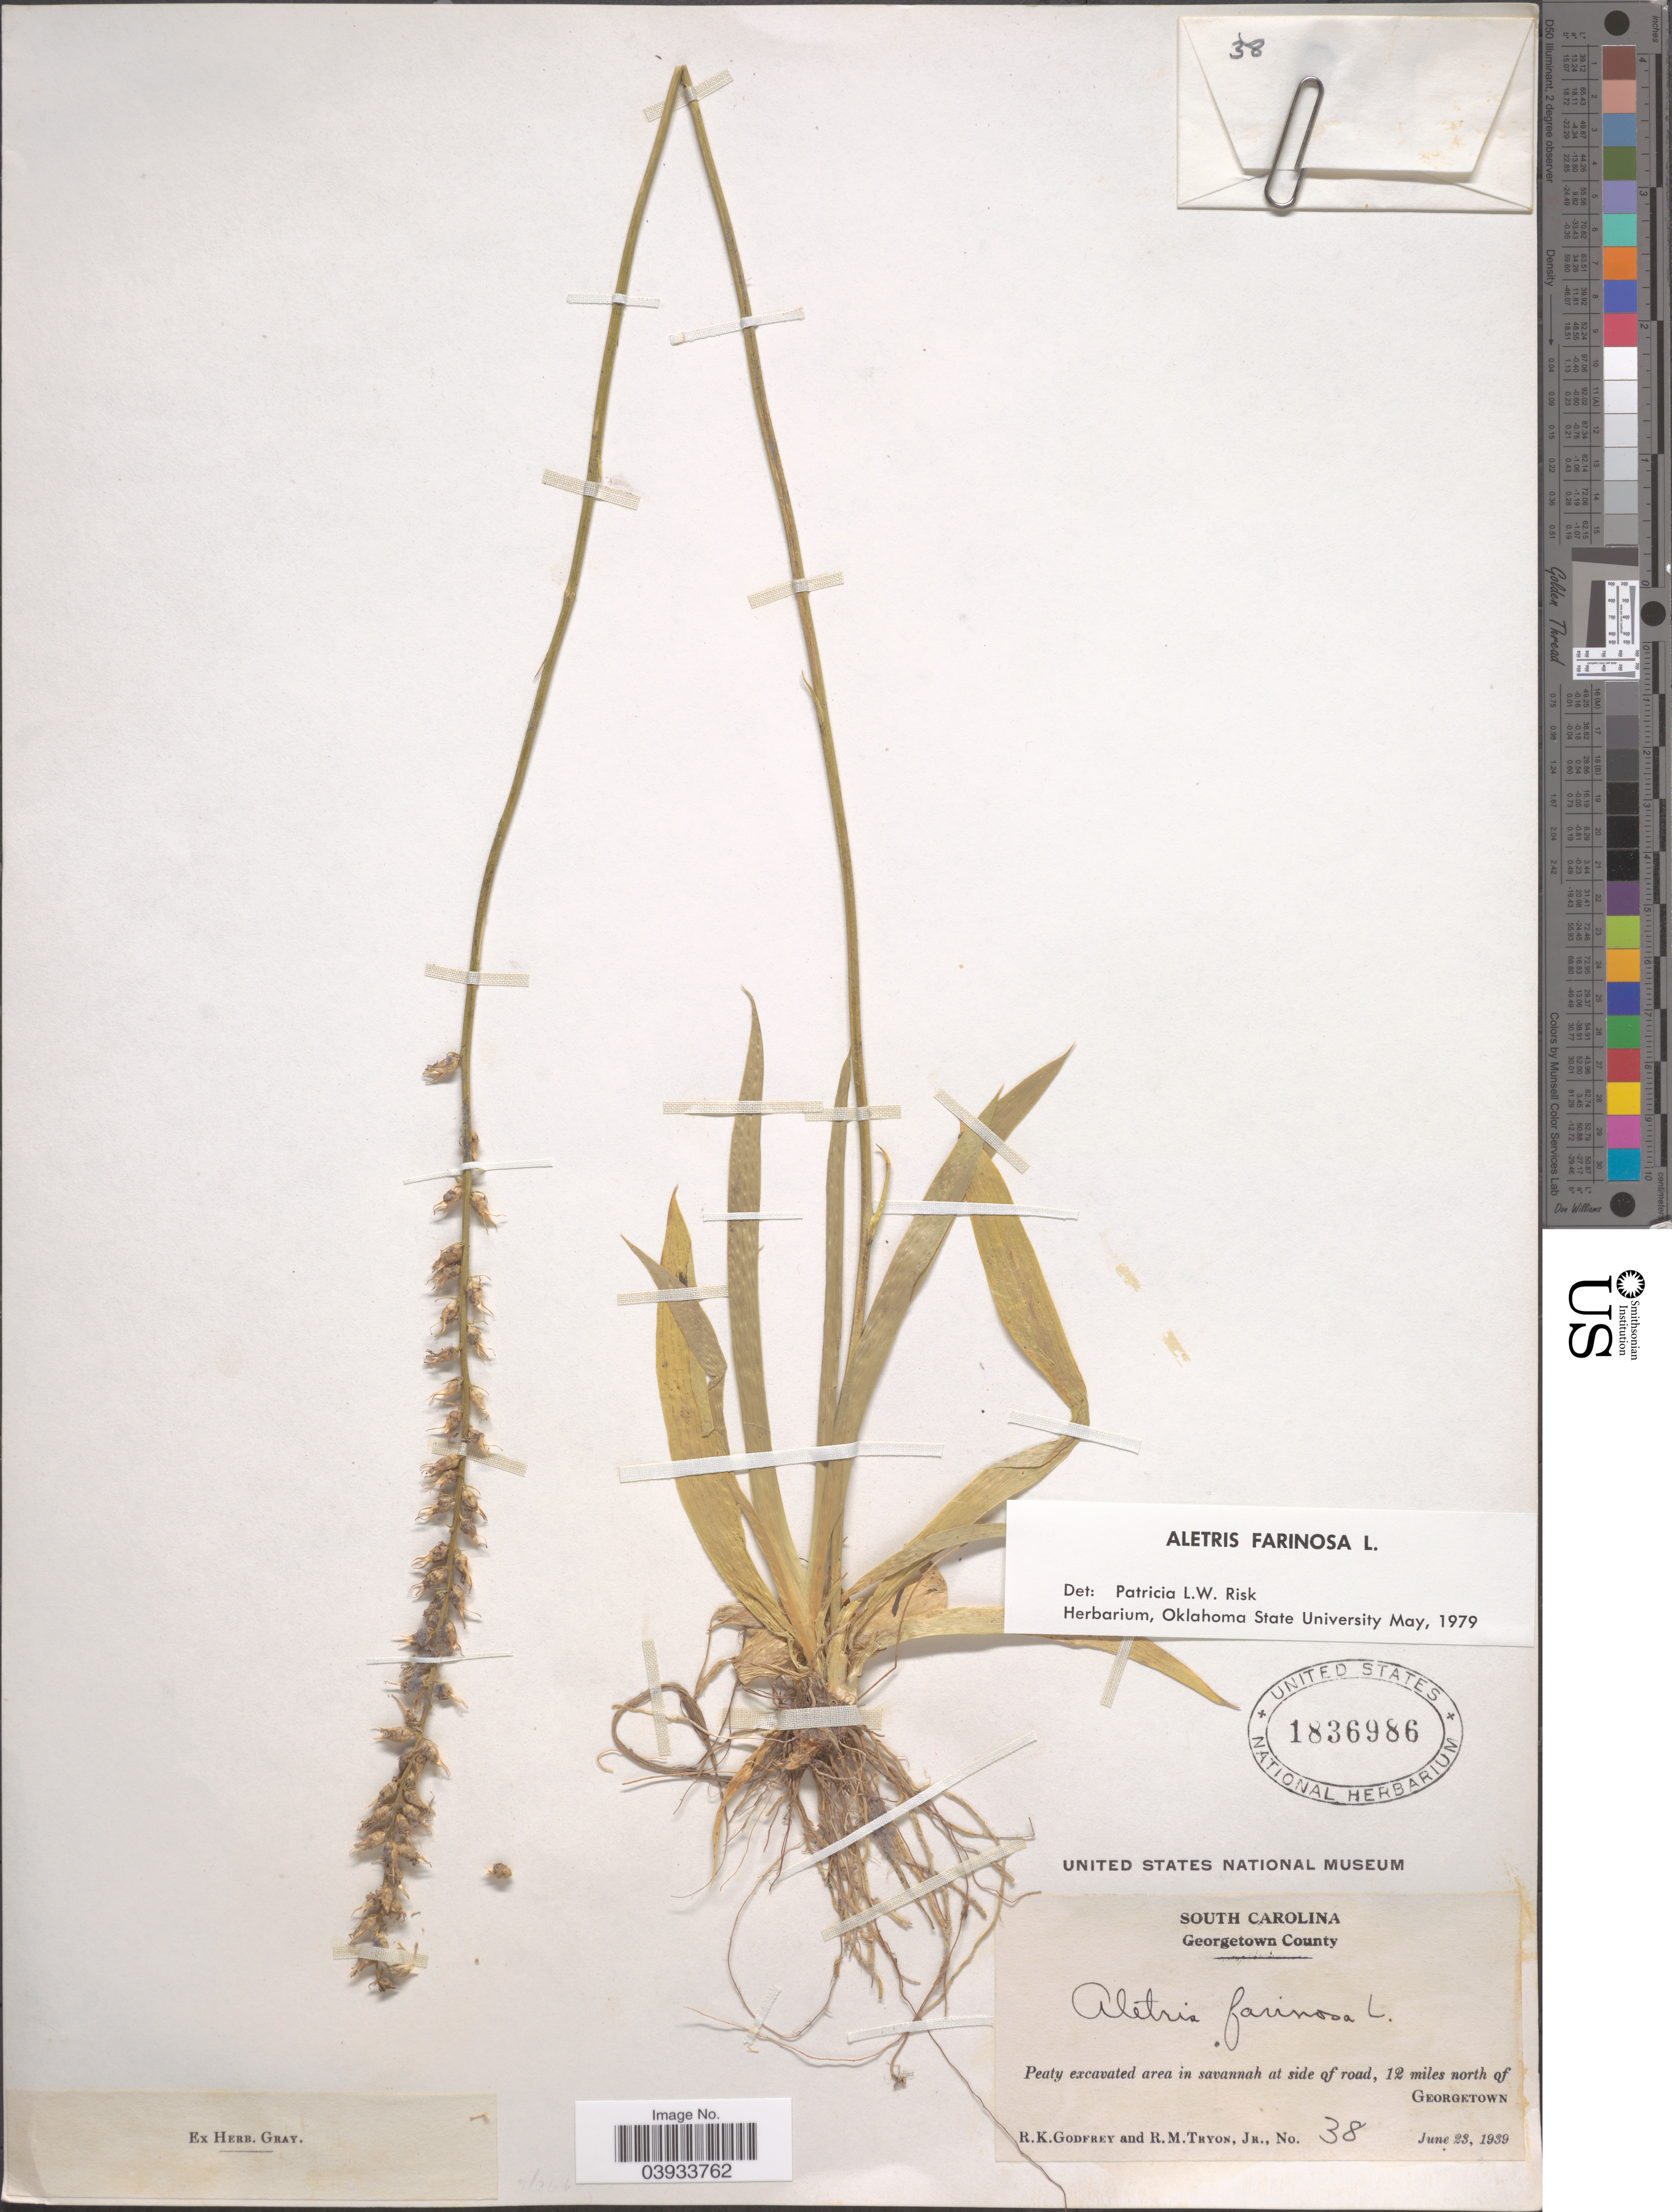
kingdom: Plantae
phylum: Tracheophyta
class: Liliopsida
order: Dioscoreales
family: Nartheciaceae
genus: Aletris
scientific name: Aletris farinosa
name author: L.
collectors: R. K. Godfrey & R. Tryon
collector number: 38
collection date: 1939-06-23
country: United States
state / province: South Carolina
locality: Georgetown County. In savannah at side of road, 12 miles north of Georgetown.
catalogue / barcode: US 1836986